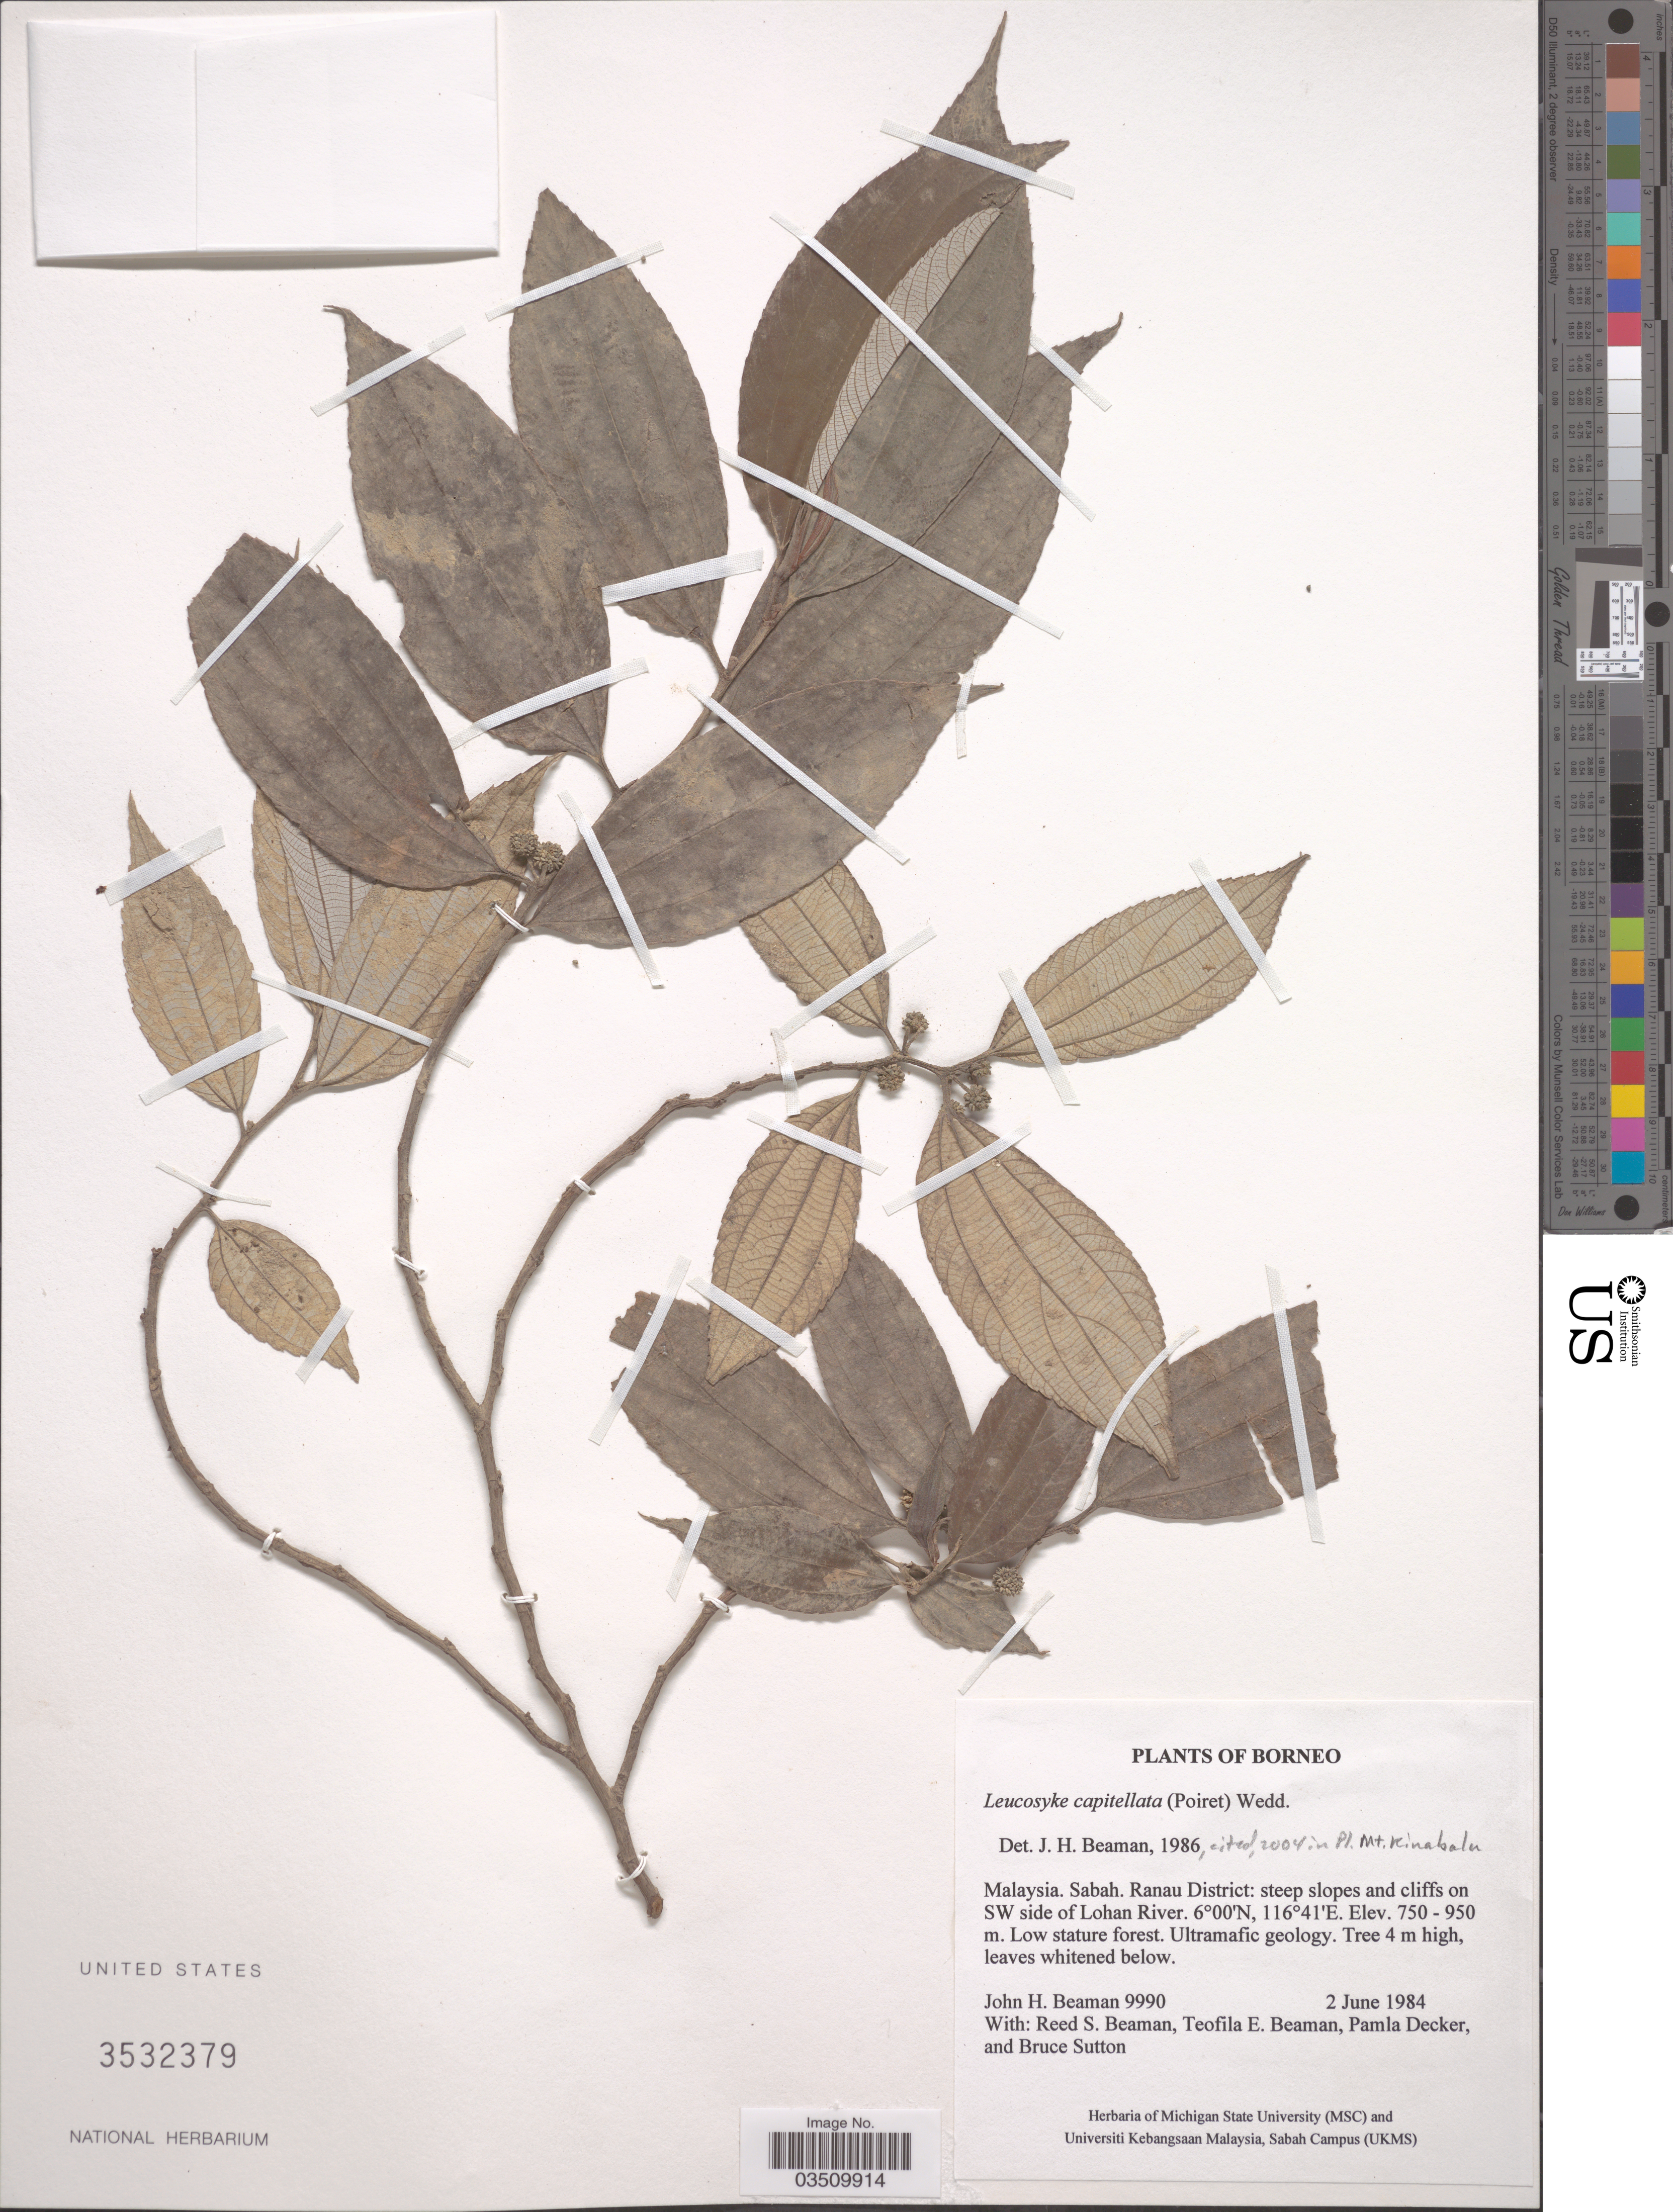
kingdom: Plantae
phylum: Tracheophyta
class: Magnoliopsida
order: Rosales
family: Urticaceae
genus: Leucosyke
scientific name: Leucosyke capitellata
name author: (Poir.) Wedd.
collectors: J. H. Beaman, R. S. Beaman, T. E. Beaman, P. Decker & B. Sutton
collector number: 9990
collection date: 1984-06-02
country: Malaysia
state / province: Sabah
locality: Borneo. Ranau District: steep slopes and cliffs on SW side of Lohan River.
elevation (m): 750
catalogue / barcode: US 3532379